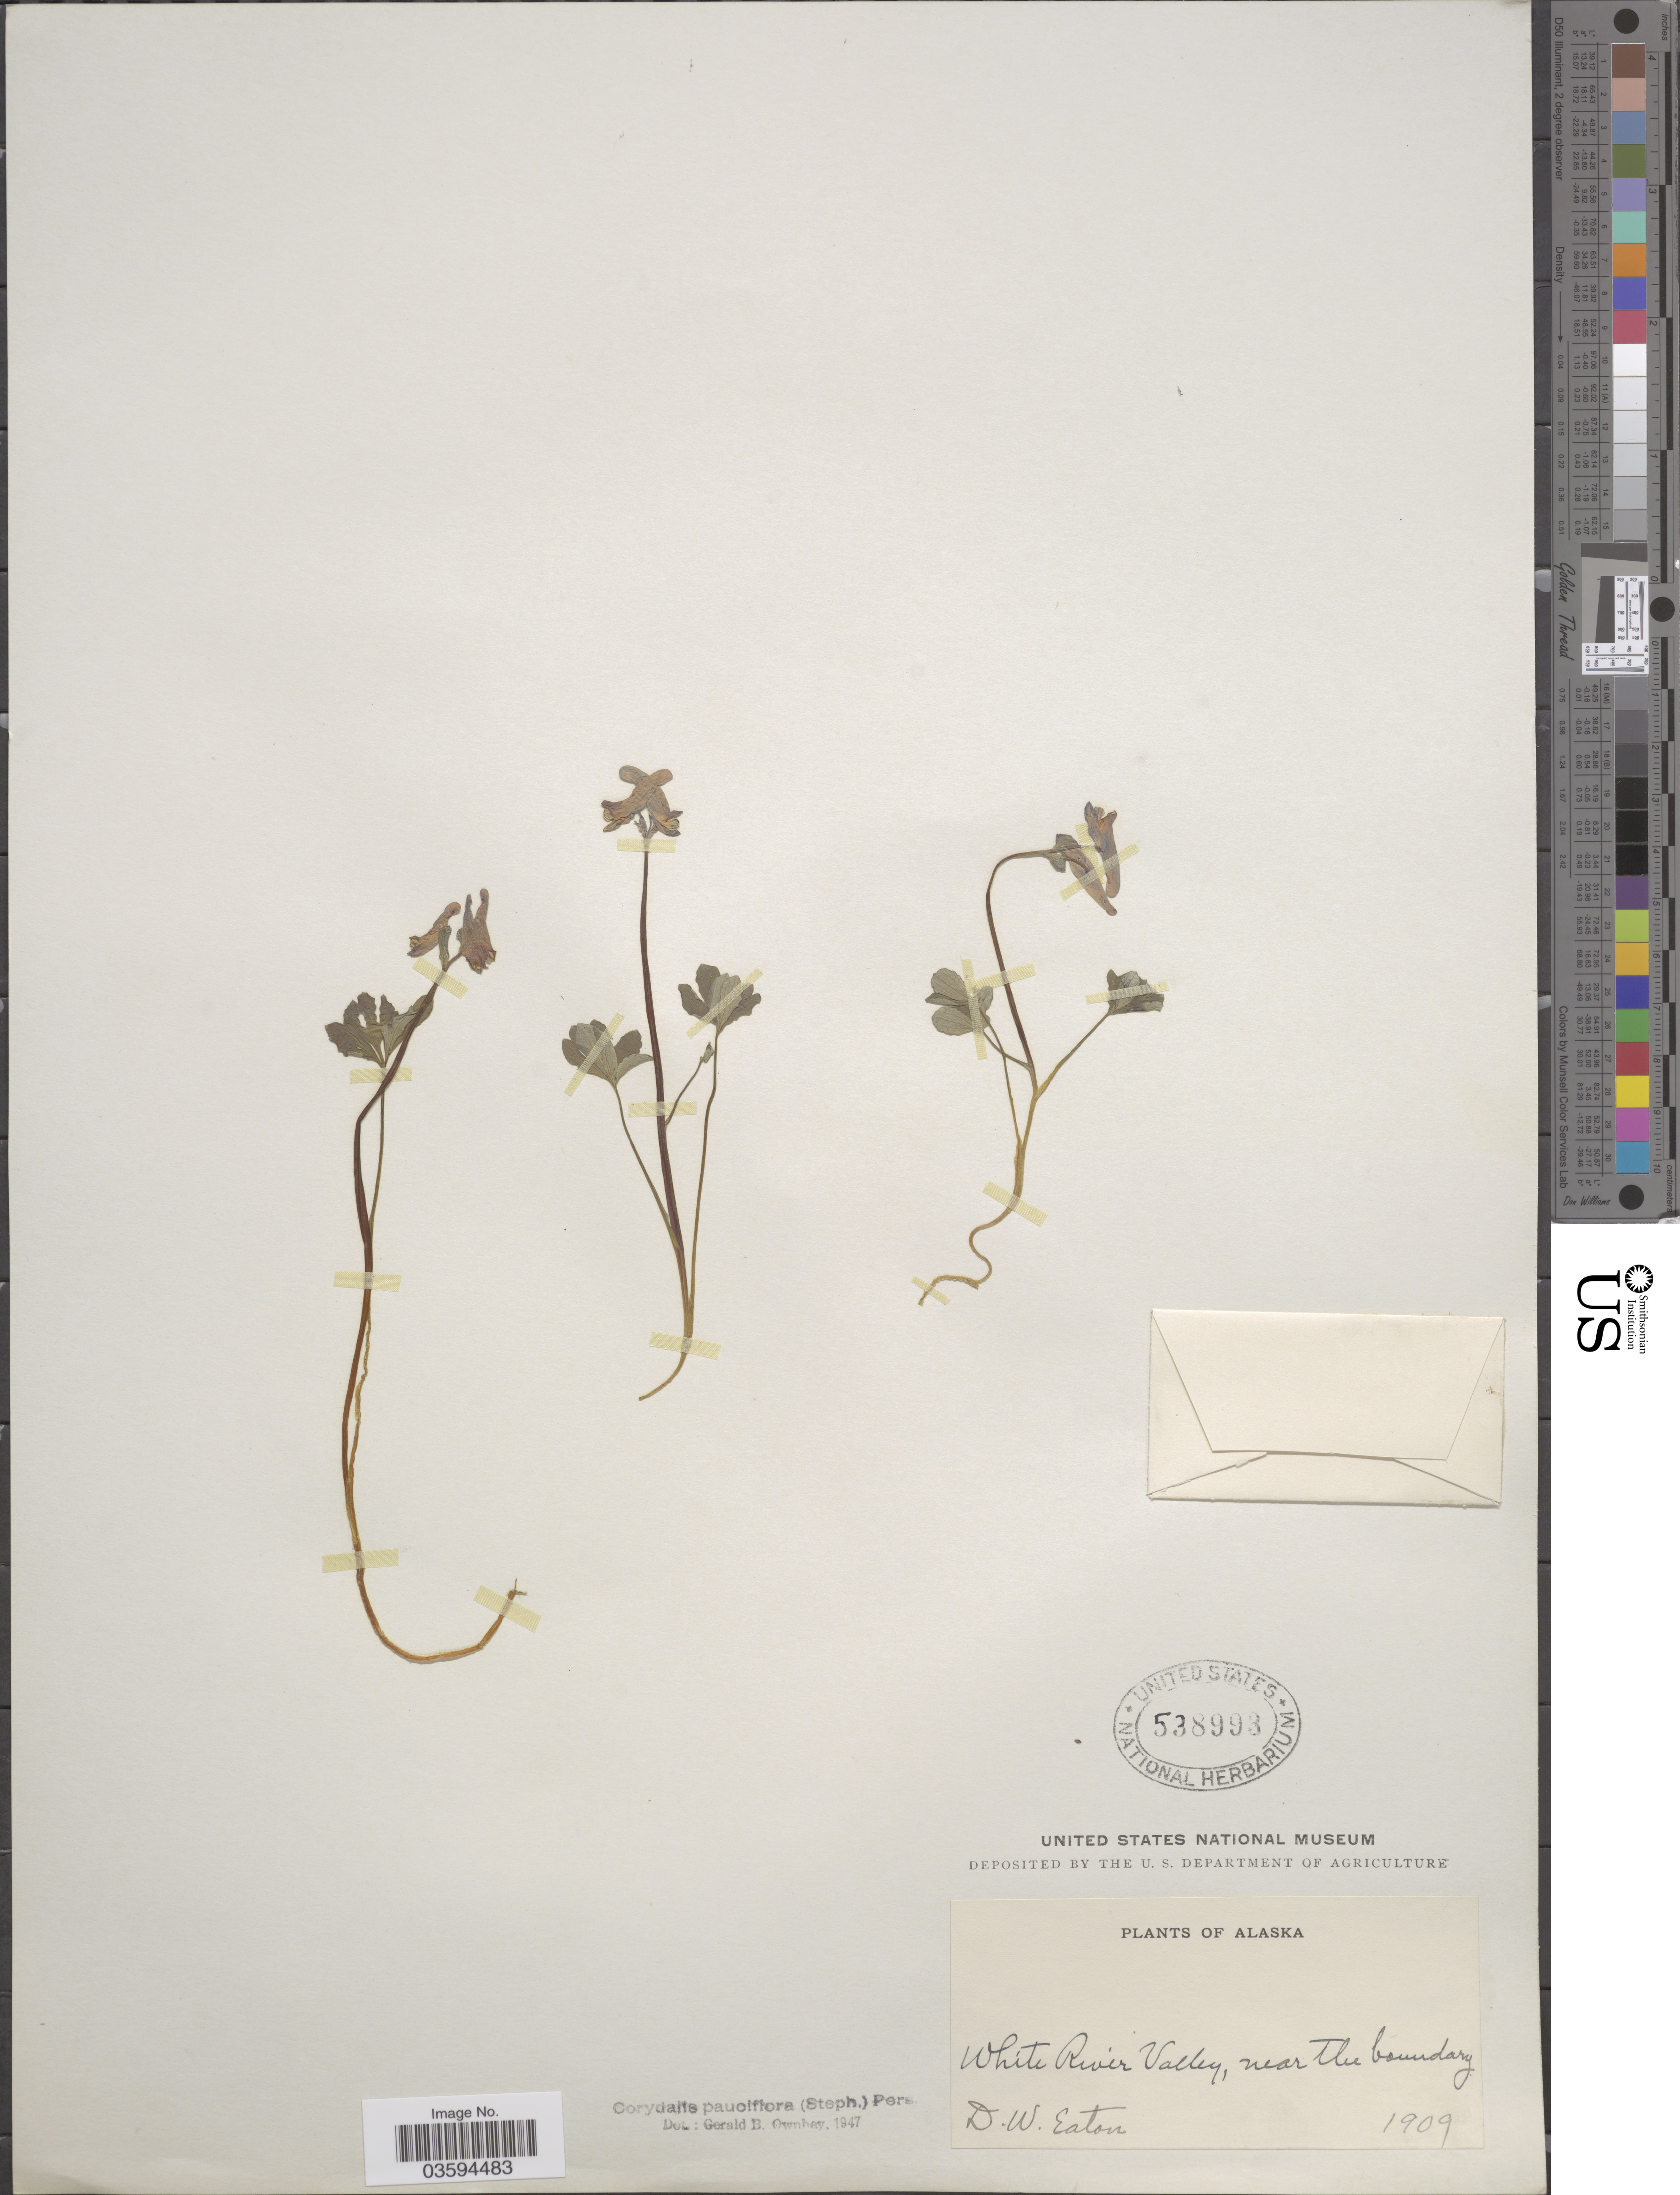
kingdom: Plantae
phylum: Tracheophyta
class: Magnoliopsida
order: Ranunculales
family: Papaveraceae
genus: Corydalis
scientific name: Corydalis pauciflora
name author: (Stephan) Pers.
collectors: D. Eaton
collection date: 1909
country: United States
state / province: Alaska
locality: White River Valley, near the boundary.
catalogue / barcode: US 538993